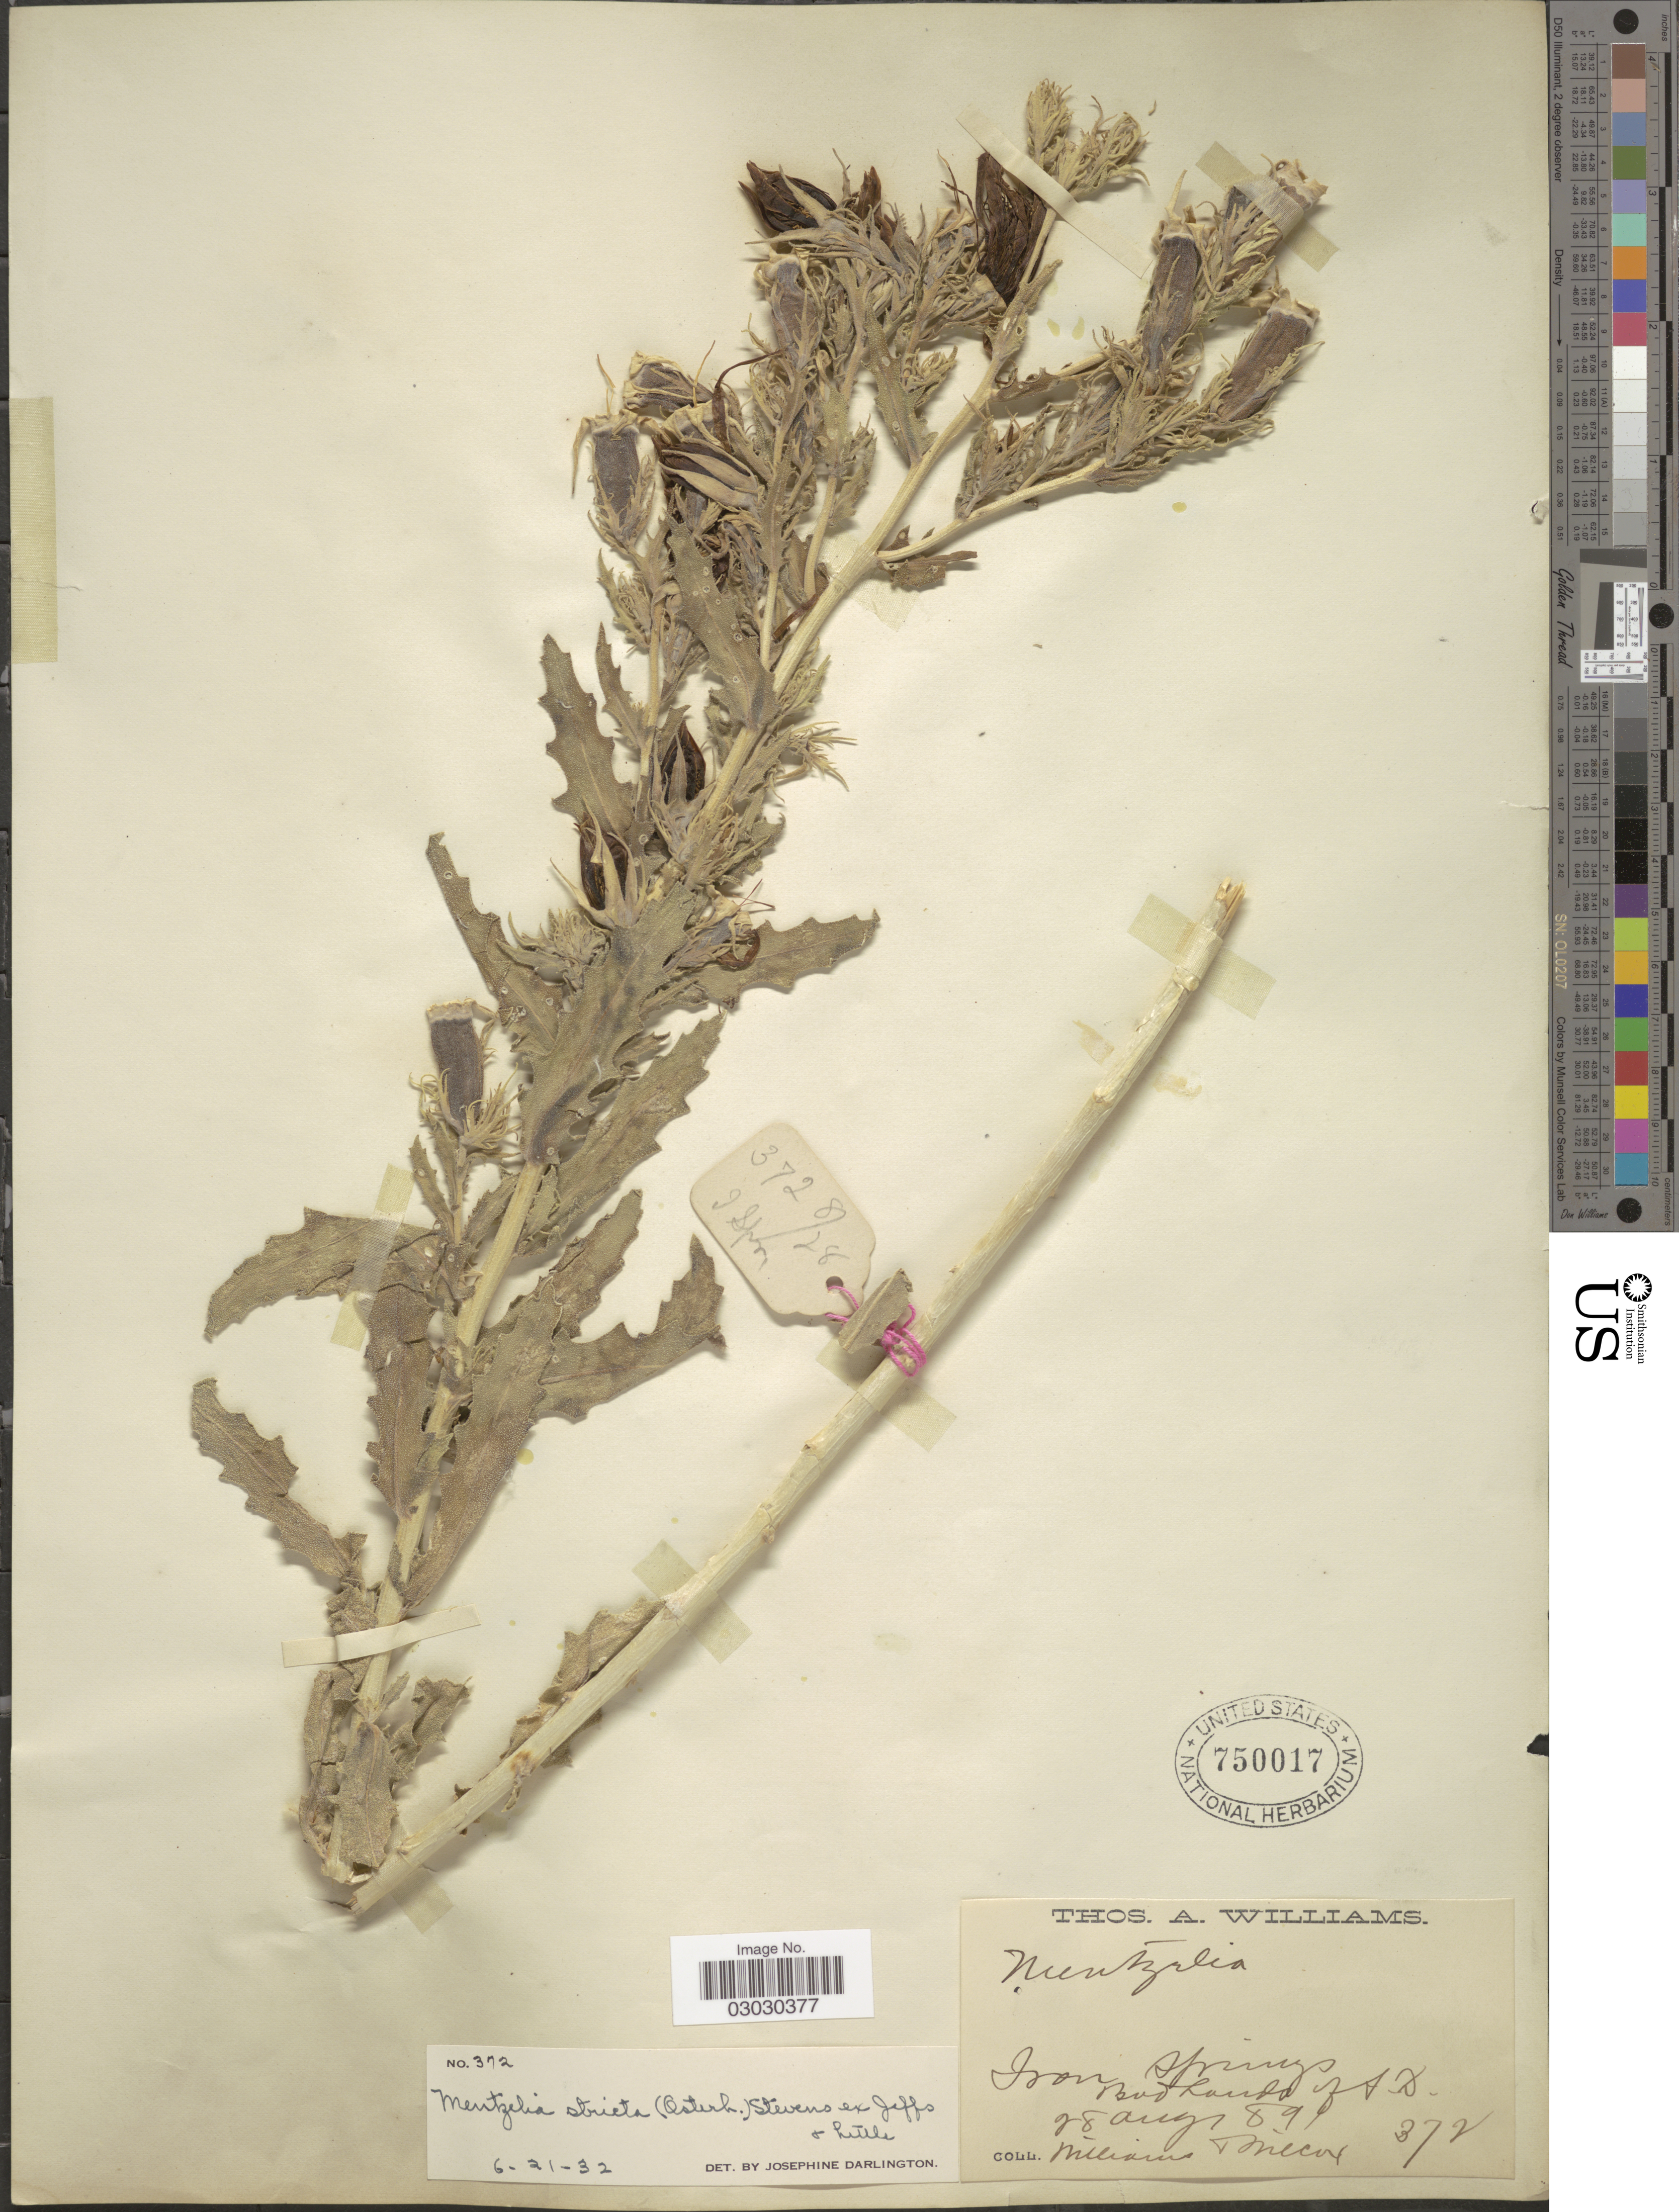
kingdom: Plantae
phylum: Tracheophyta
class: Magnoliopsida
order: Cornales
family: Loasaceae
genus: Mentzelia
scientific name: Mentzelia stricta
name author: (Osterh.) Stevens ex Jeffs & Little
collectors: T. A. Williams & -. Wilcox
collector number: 372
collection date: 1891-08-28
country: United States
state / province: South Dakota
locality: Iron Springs, Bad Lands of S.D.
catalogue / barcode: US 750017